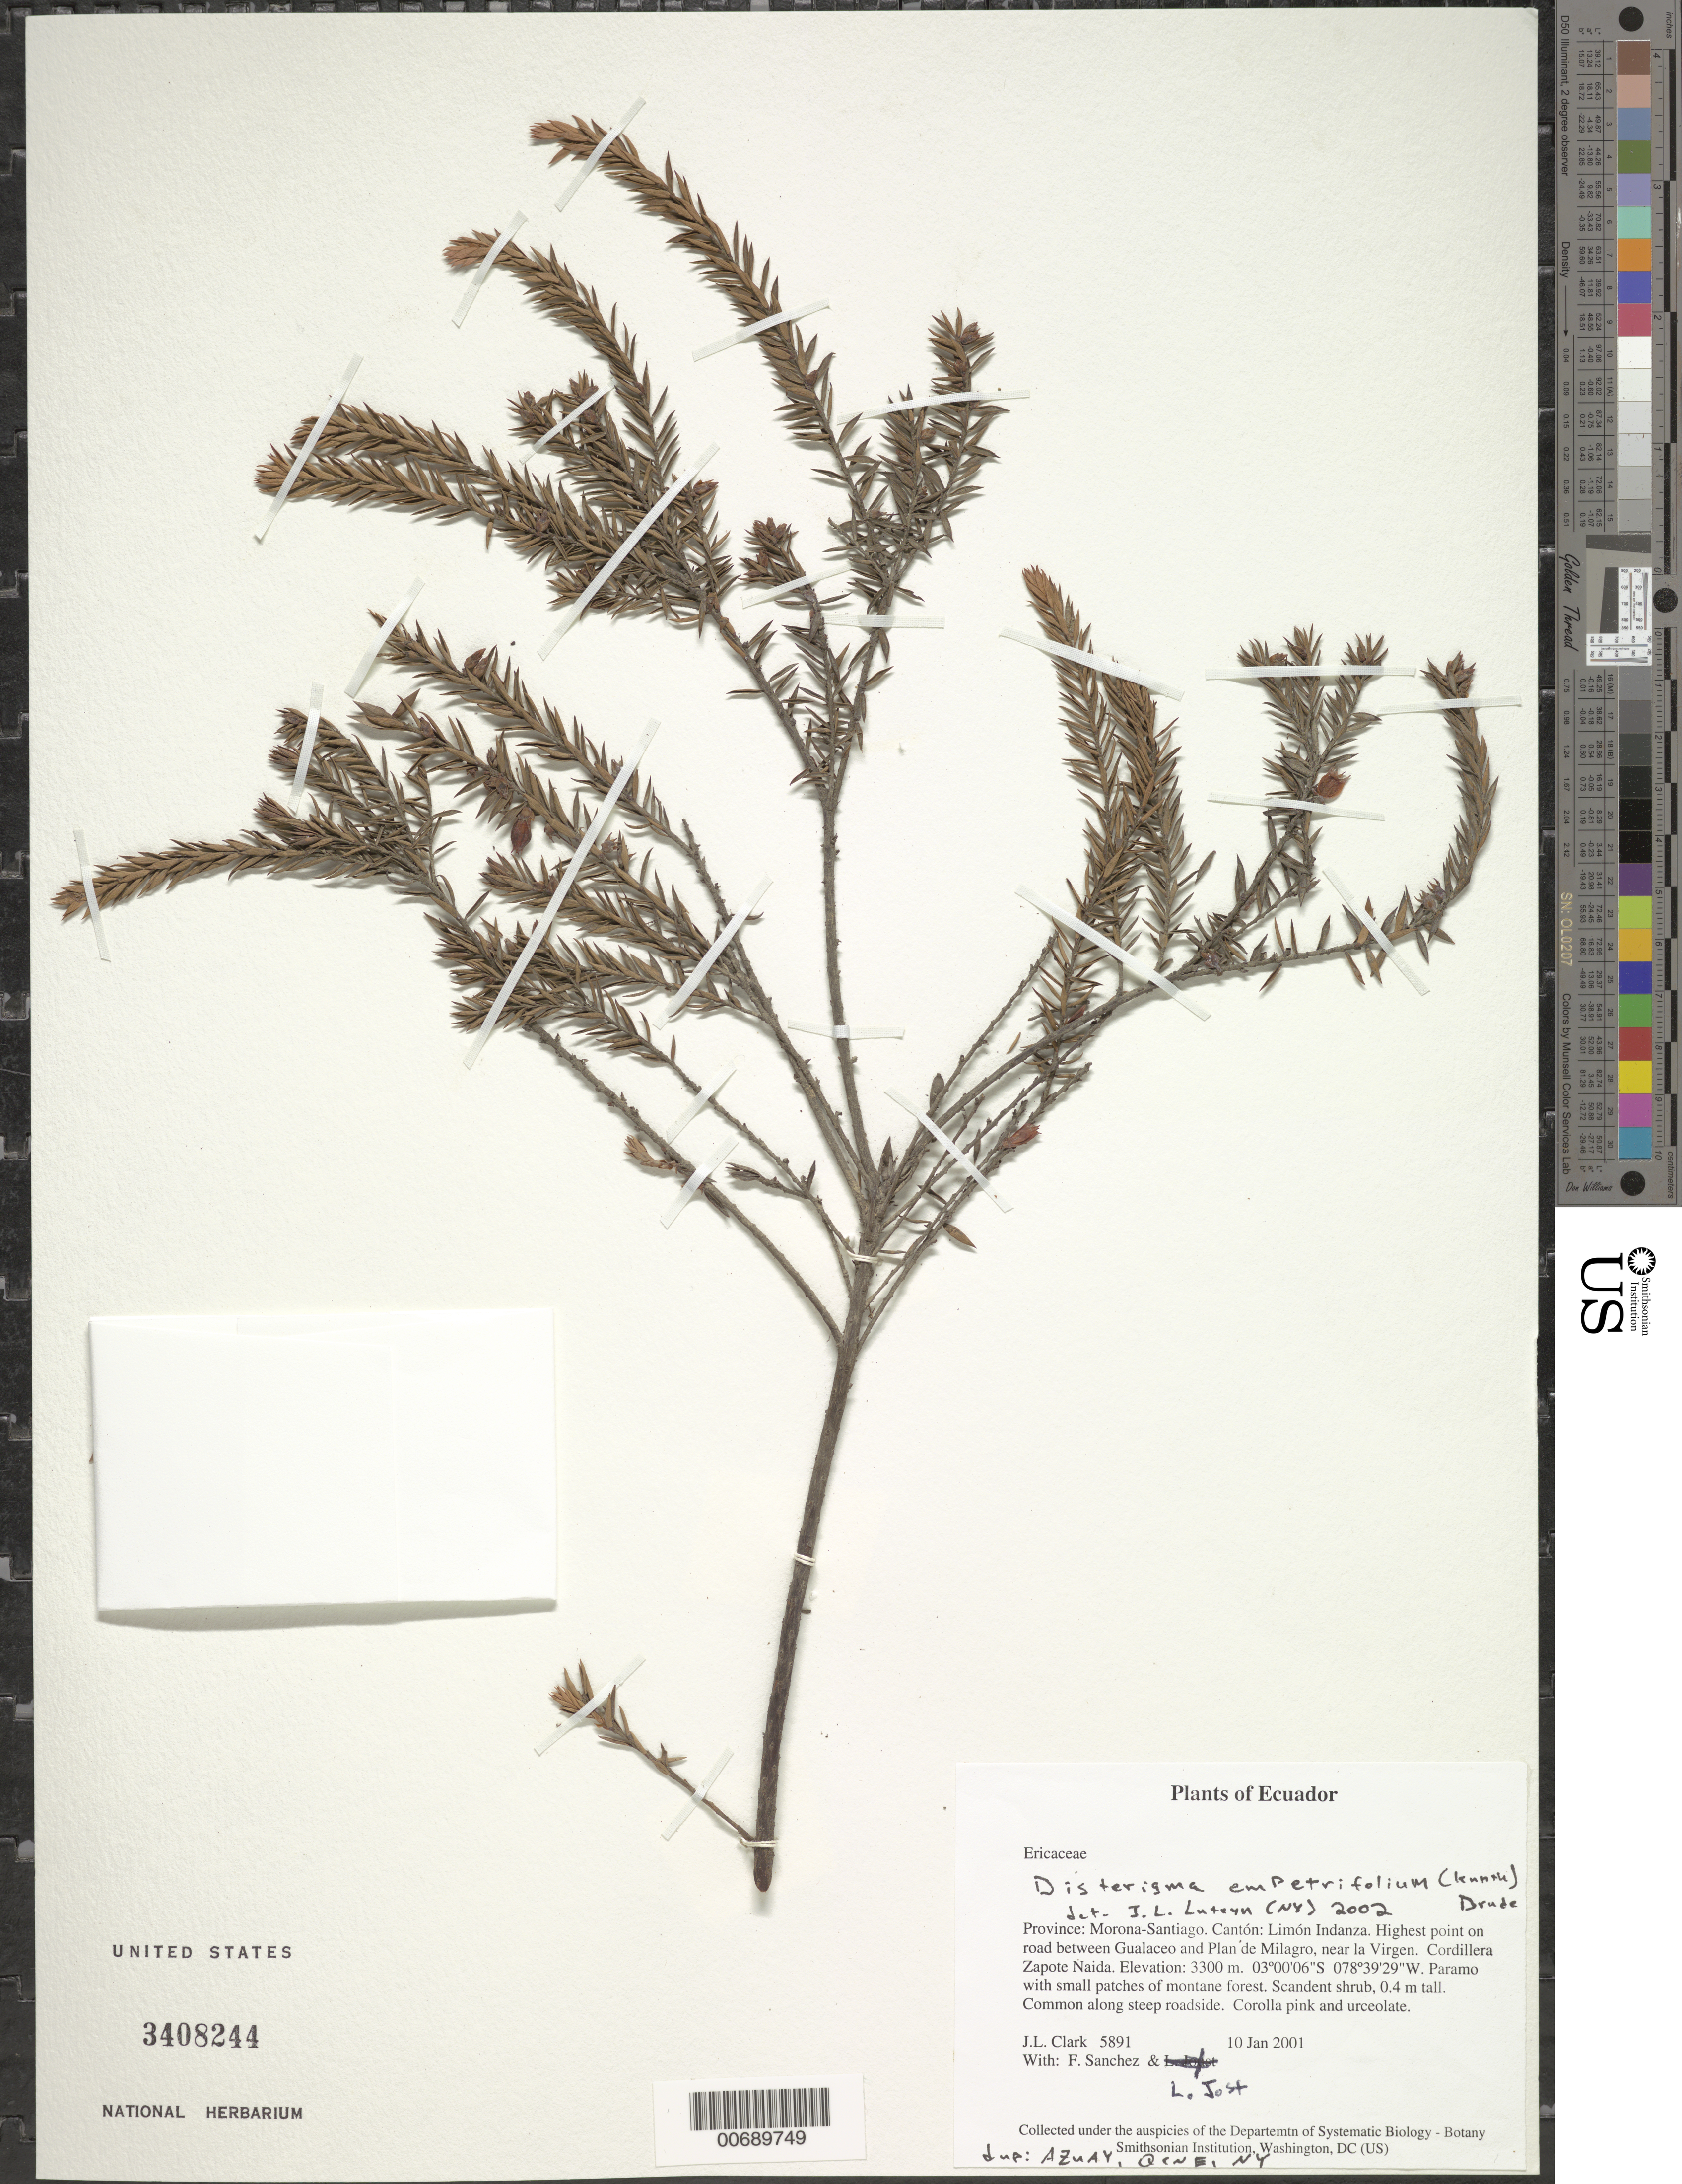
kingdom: Plantae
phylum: Tracheophyta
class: Magnoliopsida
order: Ericales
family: Ericaceae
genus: Disterigma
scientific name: Disterigma empetrifolium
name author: (Kunth) Drude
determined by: Luteyn, J. L.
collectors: J. L. Clark, F. Sanchez & L. Jost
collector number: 5891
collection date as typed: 10 Jan 2001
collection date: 2001-01-10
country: Ecuador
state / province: Morona-Santiago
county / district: Limón Indanza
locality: Highest point on road between Gualaceo and Plan de Milagro, near la Virgen. Cordillera Zapote Naida.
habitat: Paramo with small patches of montane forest.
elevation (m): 3300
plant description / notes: AZUAY, NY, QCNE, US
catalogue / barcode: US 3408244